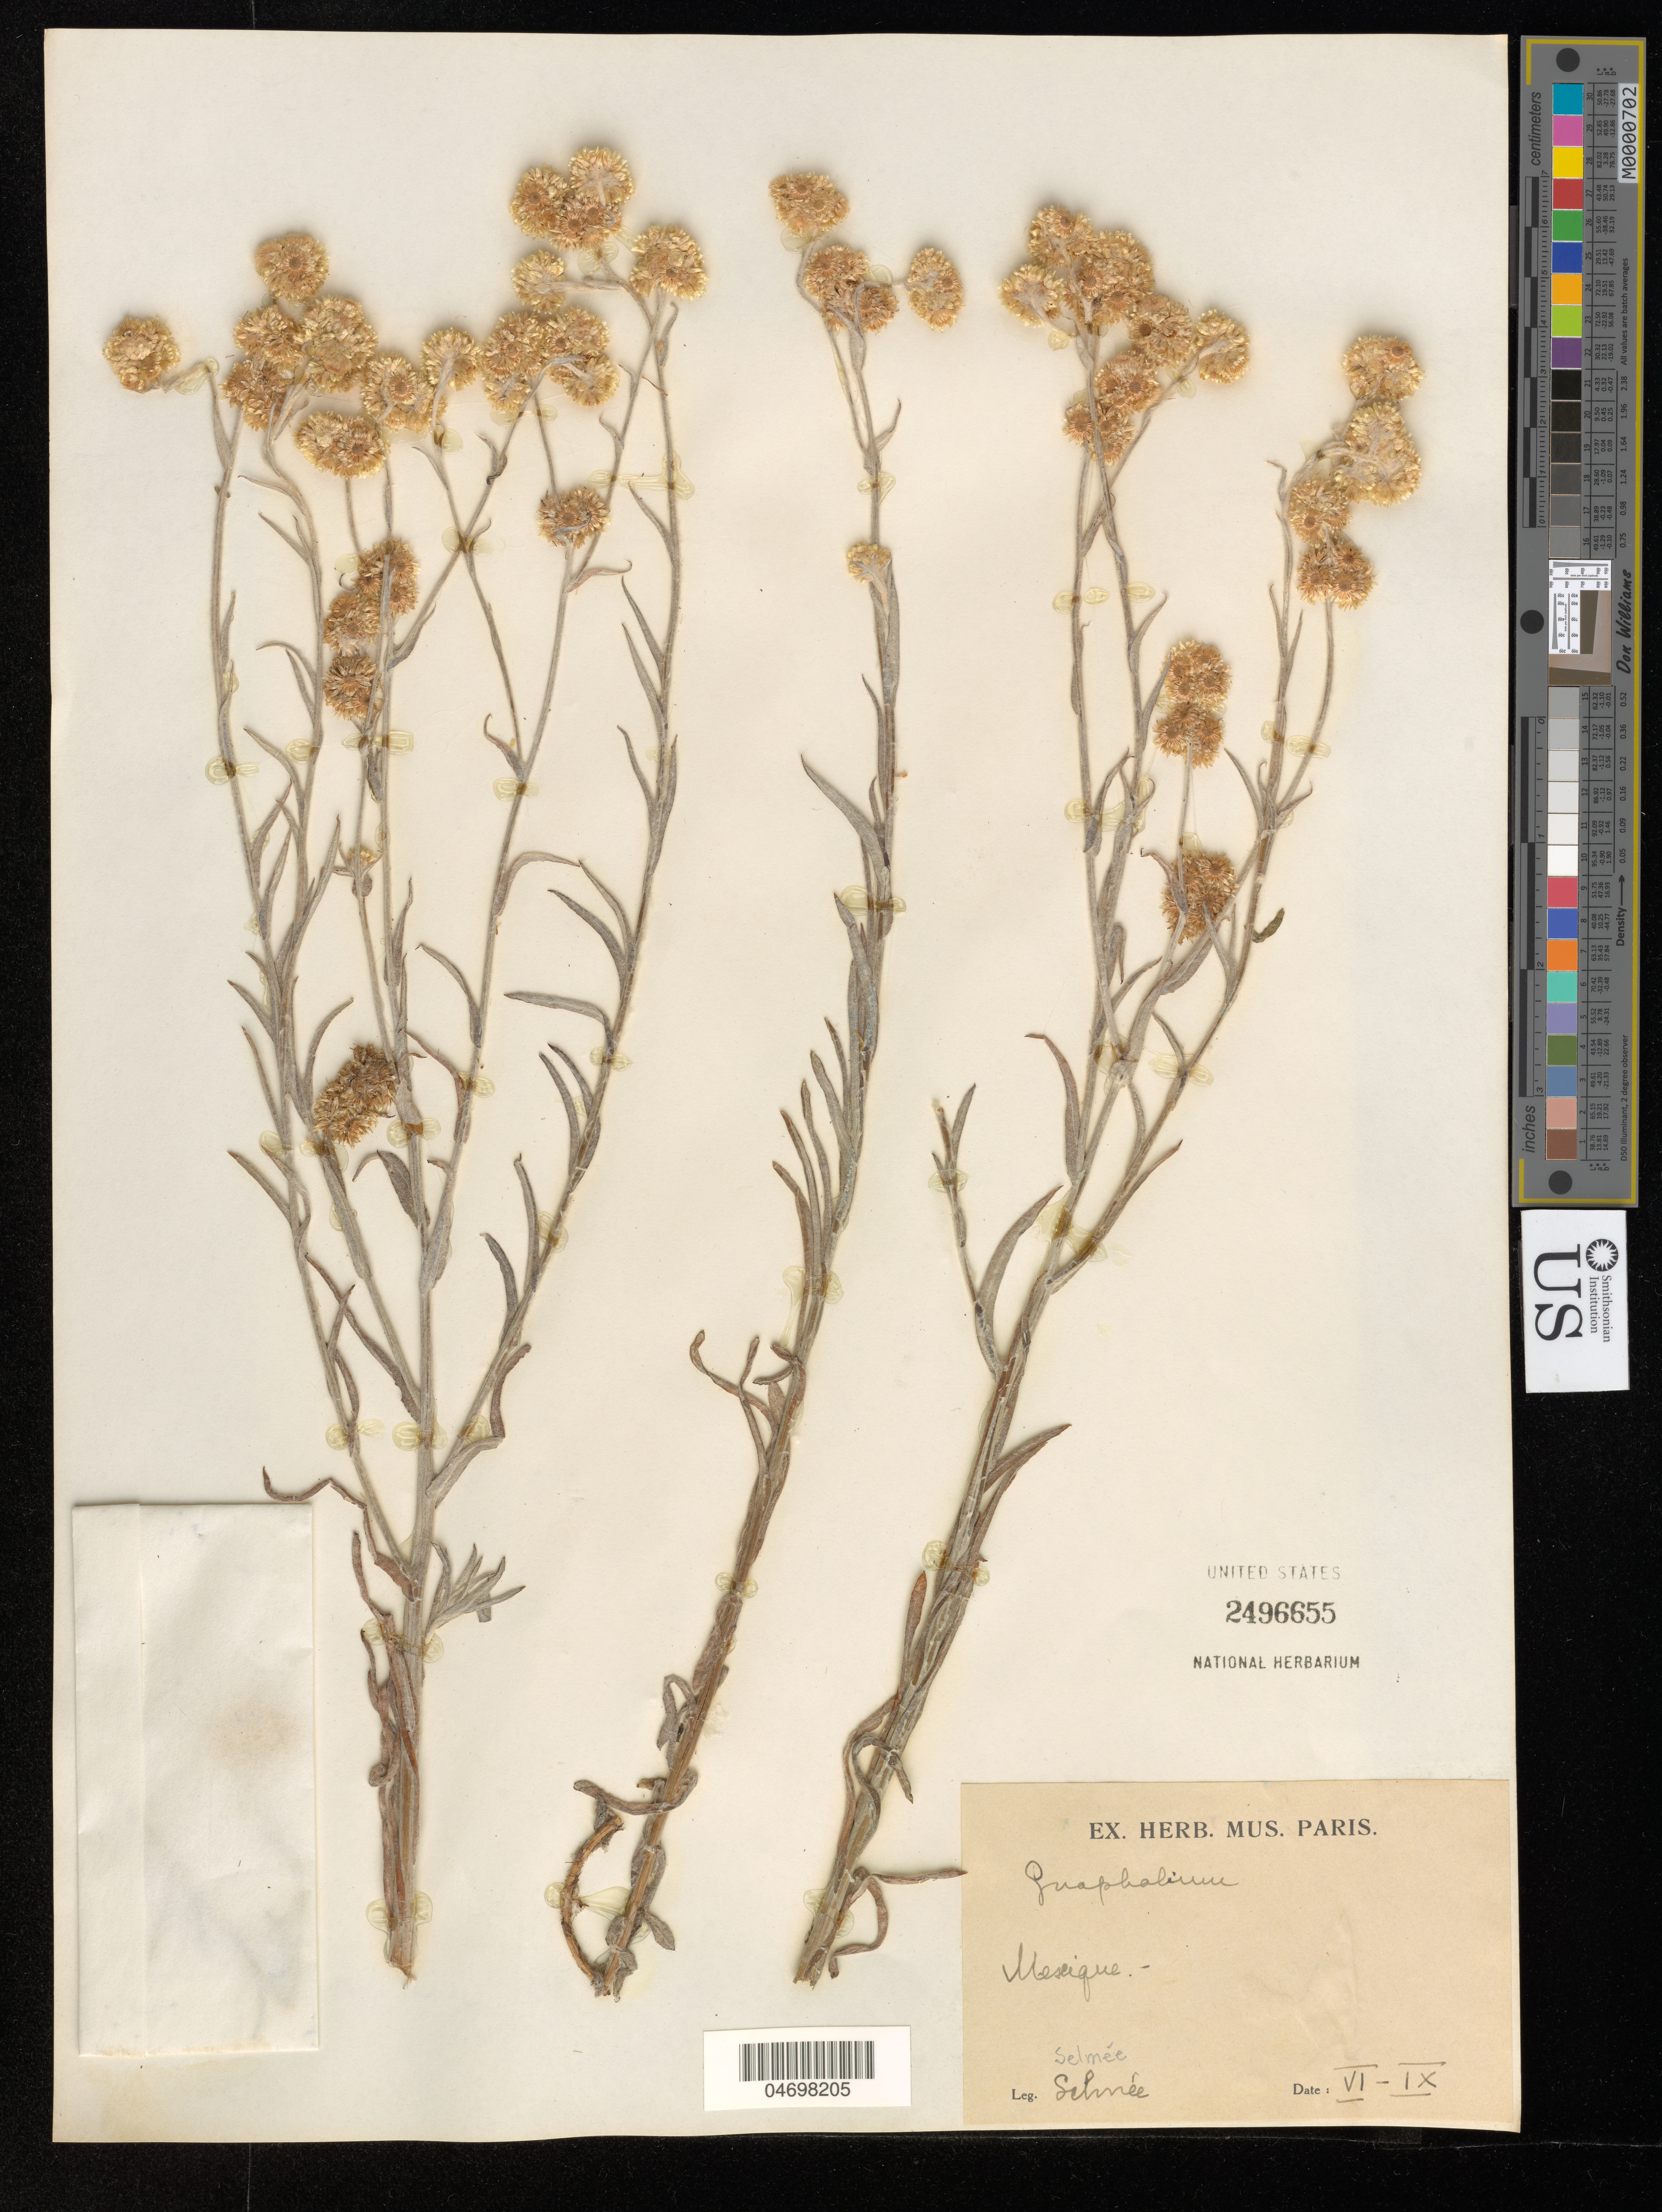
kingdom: Plantae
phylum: Tracheophyta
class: Magnoliopsida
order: Asterales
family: Asteraceae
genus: Gamochaeta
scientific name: Gamochaeta americana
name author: (Mill.) Wedd.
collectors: Selmée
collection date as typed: "VI - IX"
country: Mexico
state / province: México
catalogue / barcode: US 2496655